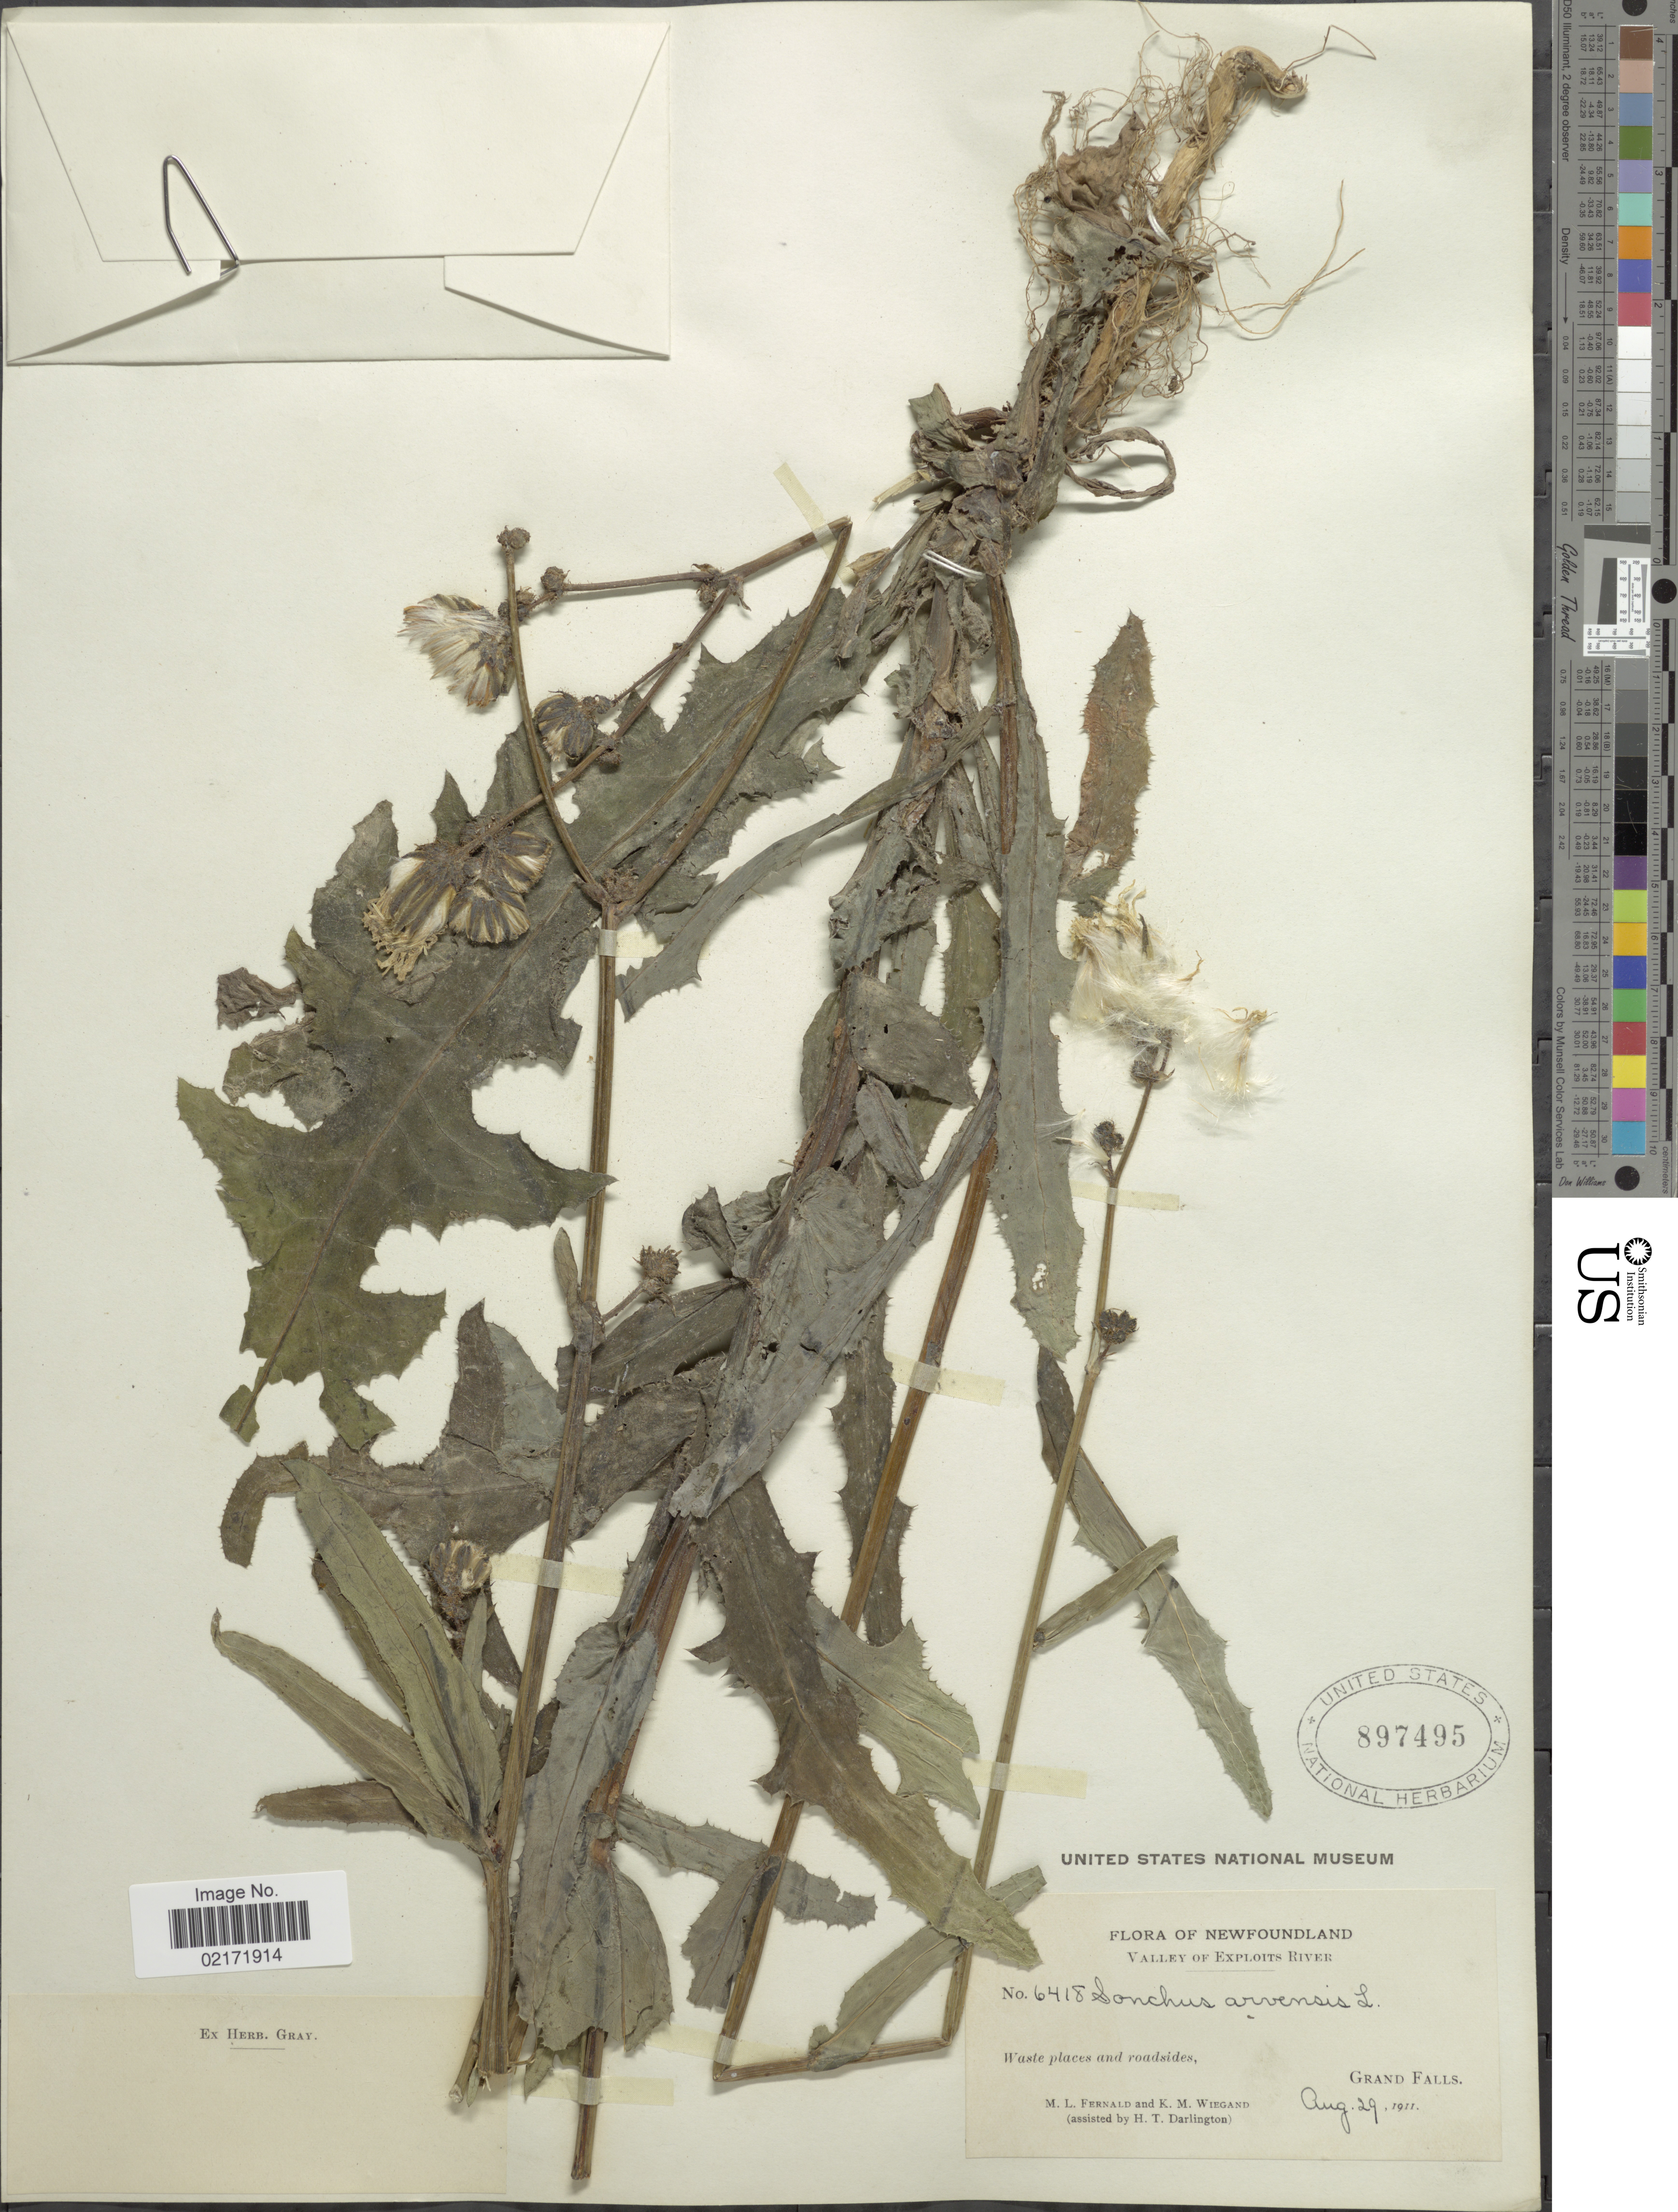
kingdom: Plantae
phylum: Tracheophyta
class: Magnoliopsida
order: Asterales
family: Asteraceae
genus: Sonchus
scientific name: Sonchus arvensis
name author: L.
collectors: M. L. Fernald, K. M. Wiegand & H. Darlington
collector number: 6418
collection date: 1911-08-29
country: Canada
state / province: Newfoundland and Labrador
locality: Valley of Exploits River, waste places and roadsides, Grand Falls.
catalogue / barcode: US 897495